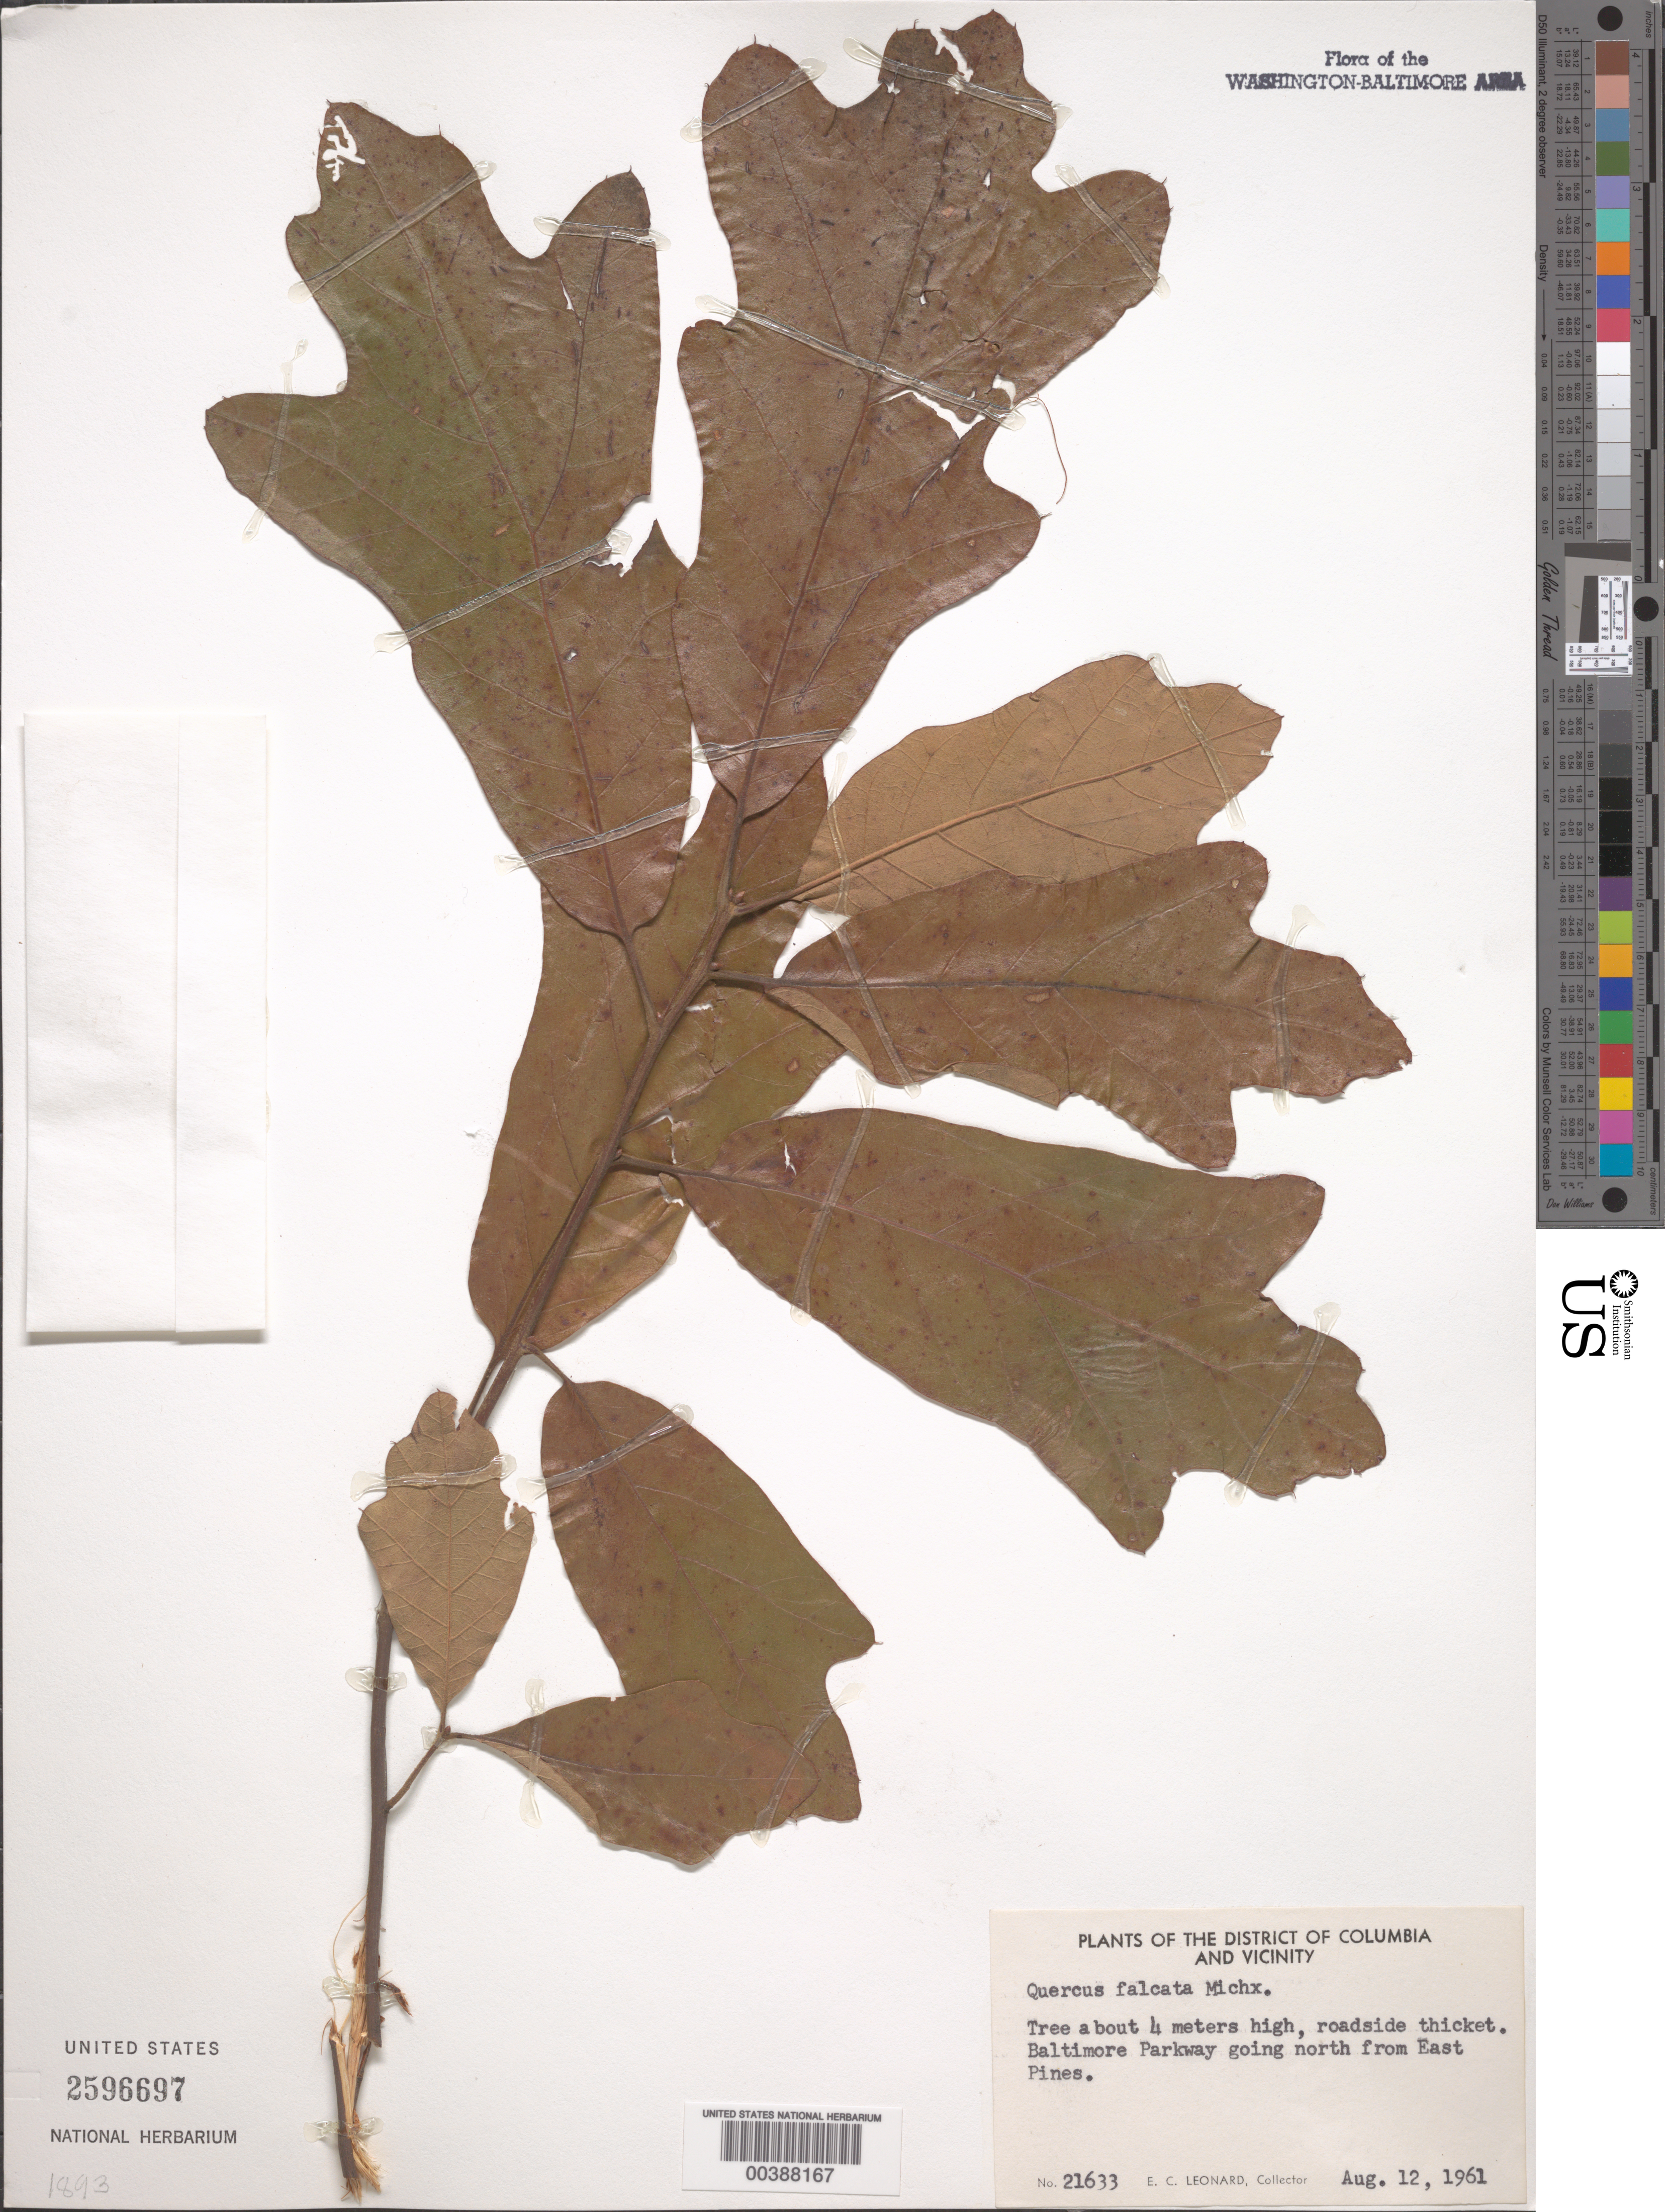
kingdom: Plantae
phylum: Tracheophyta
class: Magnoliopsida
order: Fagales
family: Fagaceae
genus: Quercus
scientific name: Quercus falcata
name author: Michx.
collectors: E. C. Leonard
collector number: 21633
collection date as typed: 12 Aug 1961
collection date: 1961-08-12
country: United States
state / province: Maryland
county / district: Prince George's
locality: Maryland Parkway, north of East Pines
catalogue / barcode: US 2596697